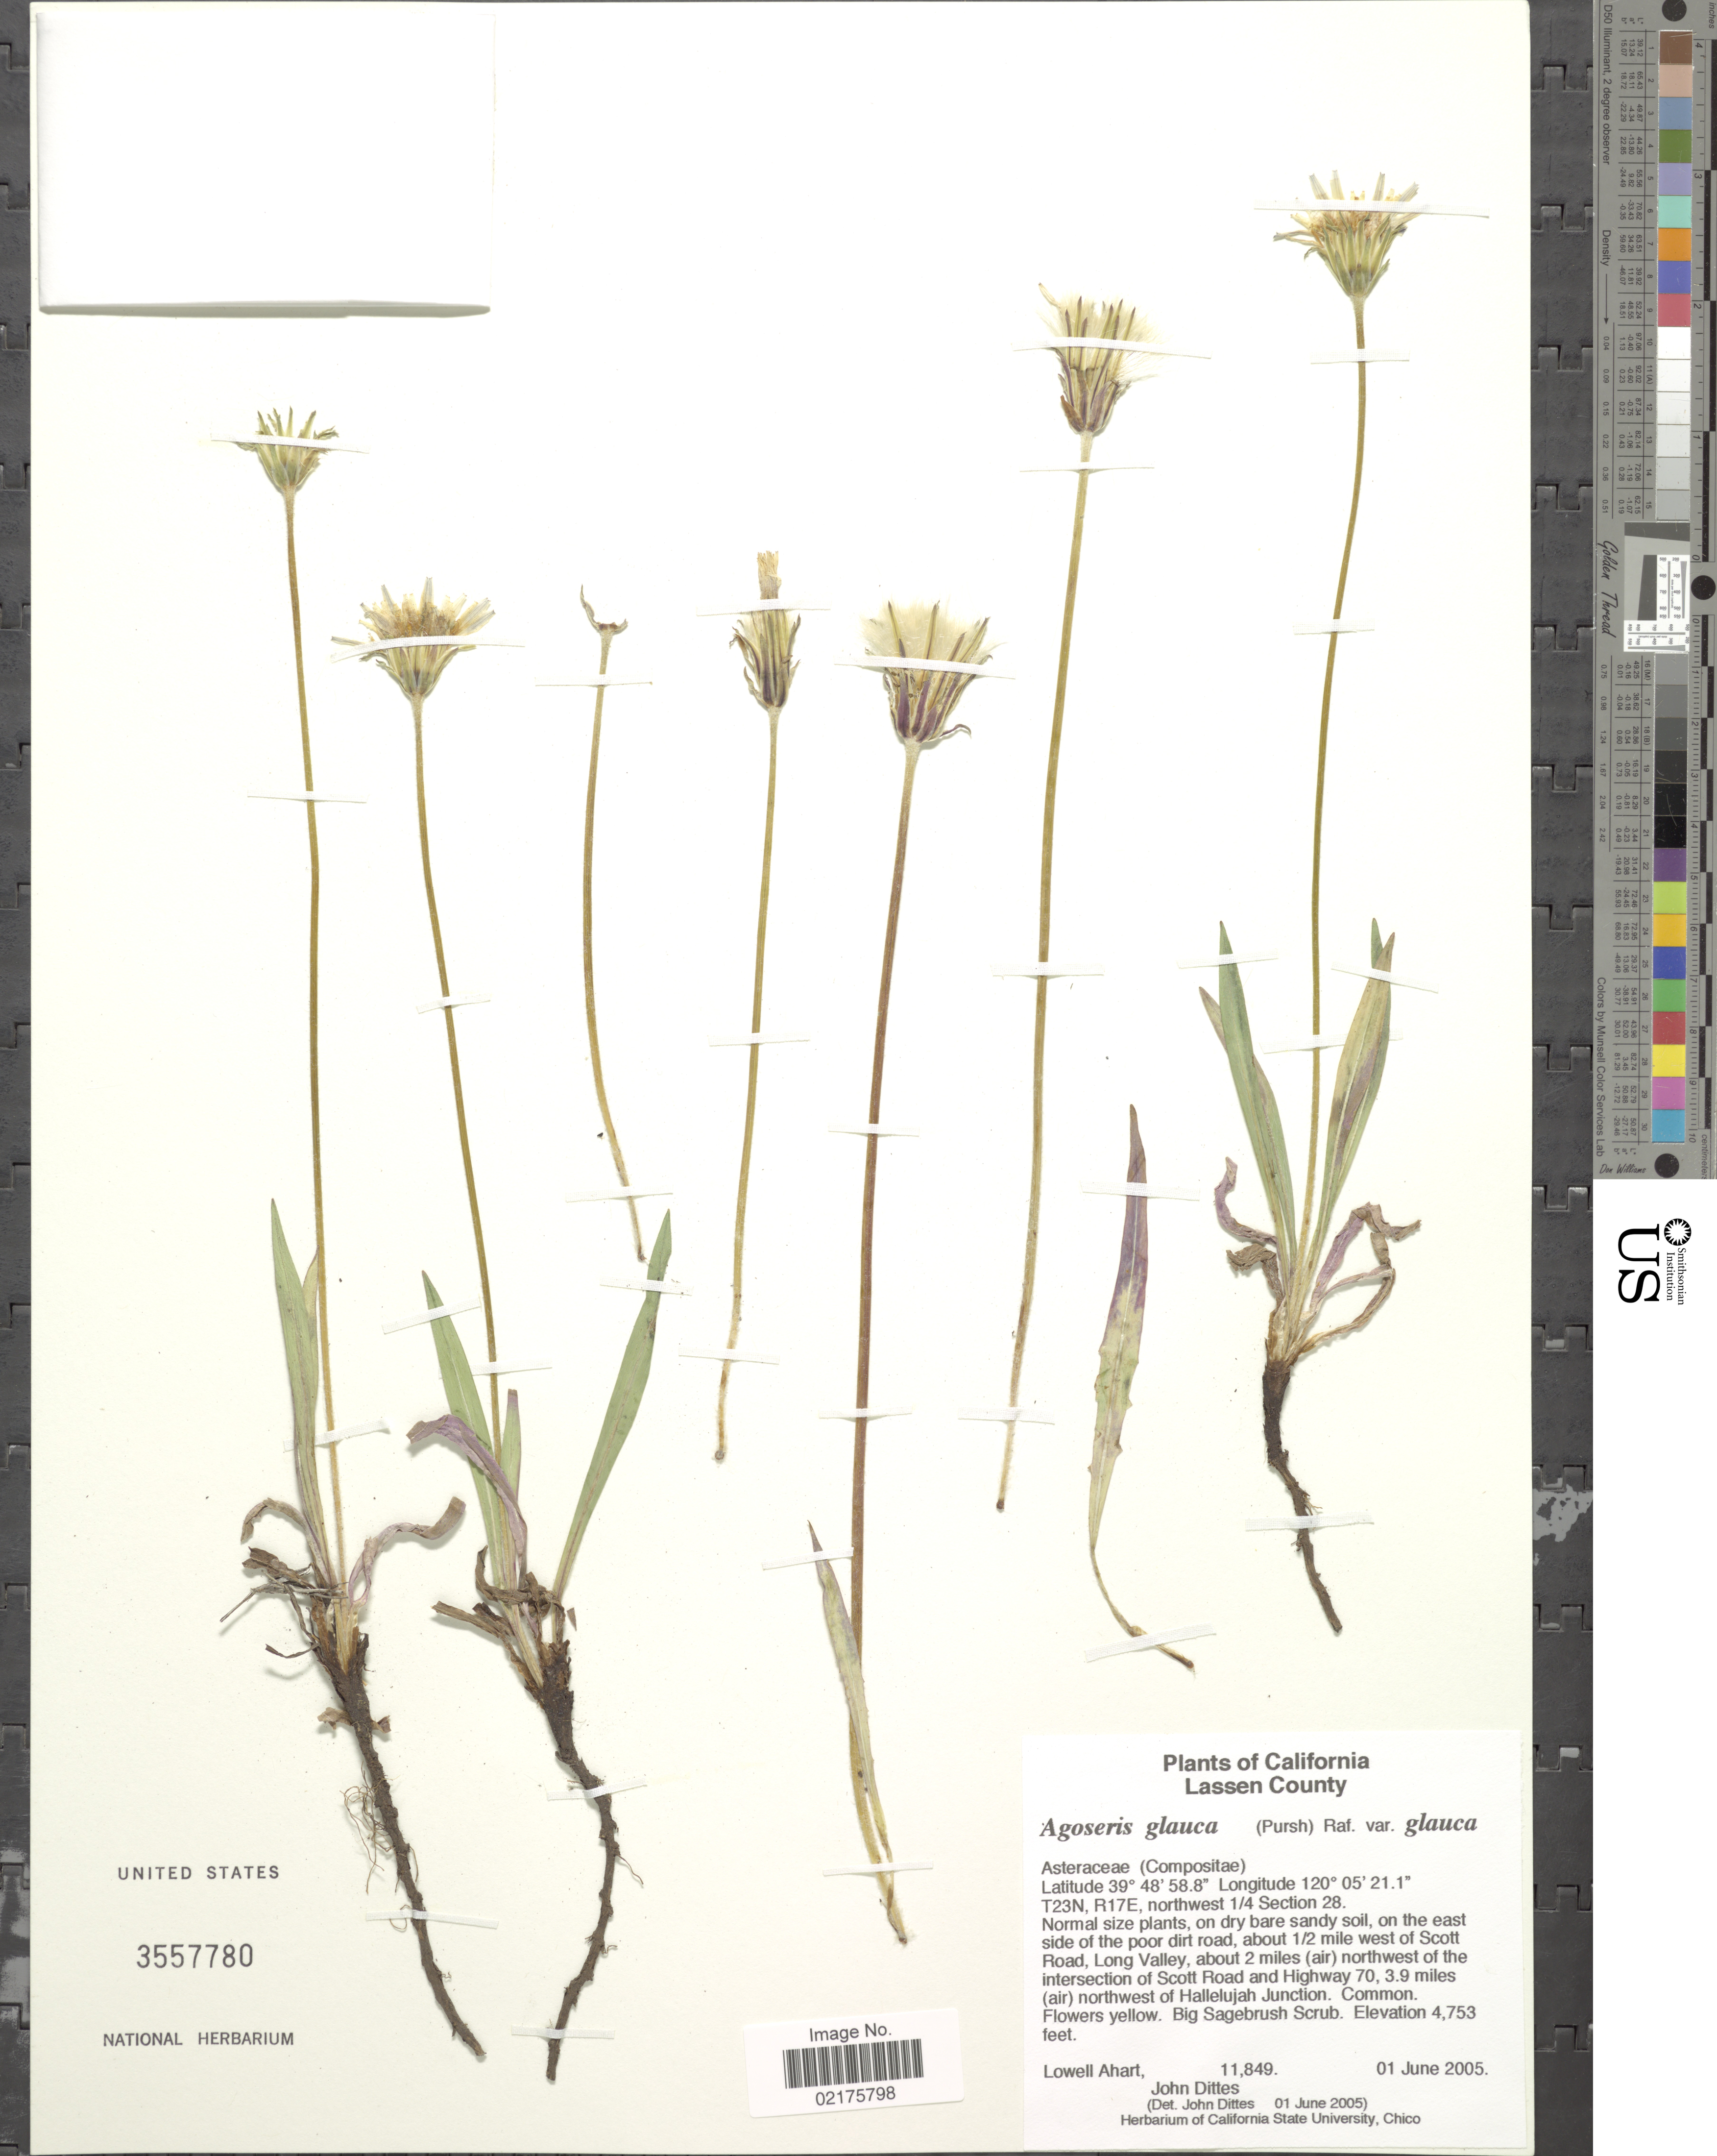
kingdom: Plantae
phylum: Tracheophyta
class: Magnoliopsida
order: Asterales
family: Asteraceae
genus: Agoseris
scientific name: Agoseris glauca var. glauca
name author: (Pursh) Raf.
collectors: L. Ahart & J. Dittes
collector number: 11849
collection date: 2005-06-01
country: United States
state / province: California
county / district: Lassen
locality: Lassen County, T23N, R17E, northwest ¼ Section 28, on the east side of the poor dirt road, about ½ mile west of Scott Road, Long Valley, about 2 miles (air) northwest of the intersection of Scott Road and Highway 70, 3.9 miles (air) northwest of Hallelujah Junction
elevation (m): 1449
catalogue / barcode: US 3557780